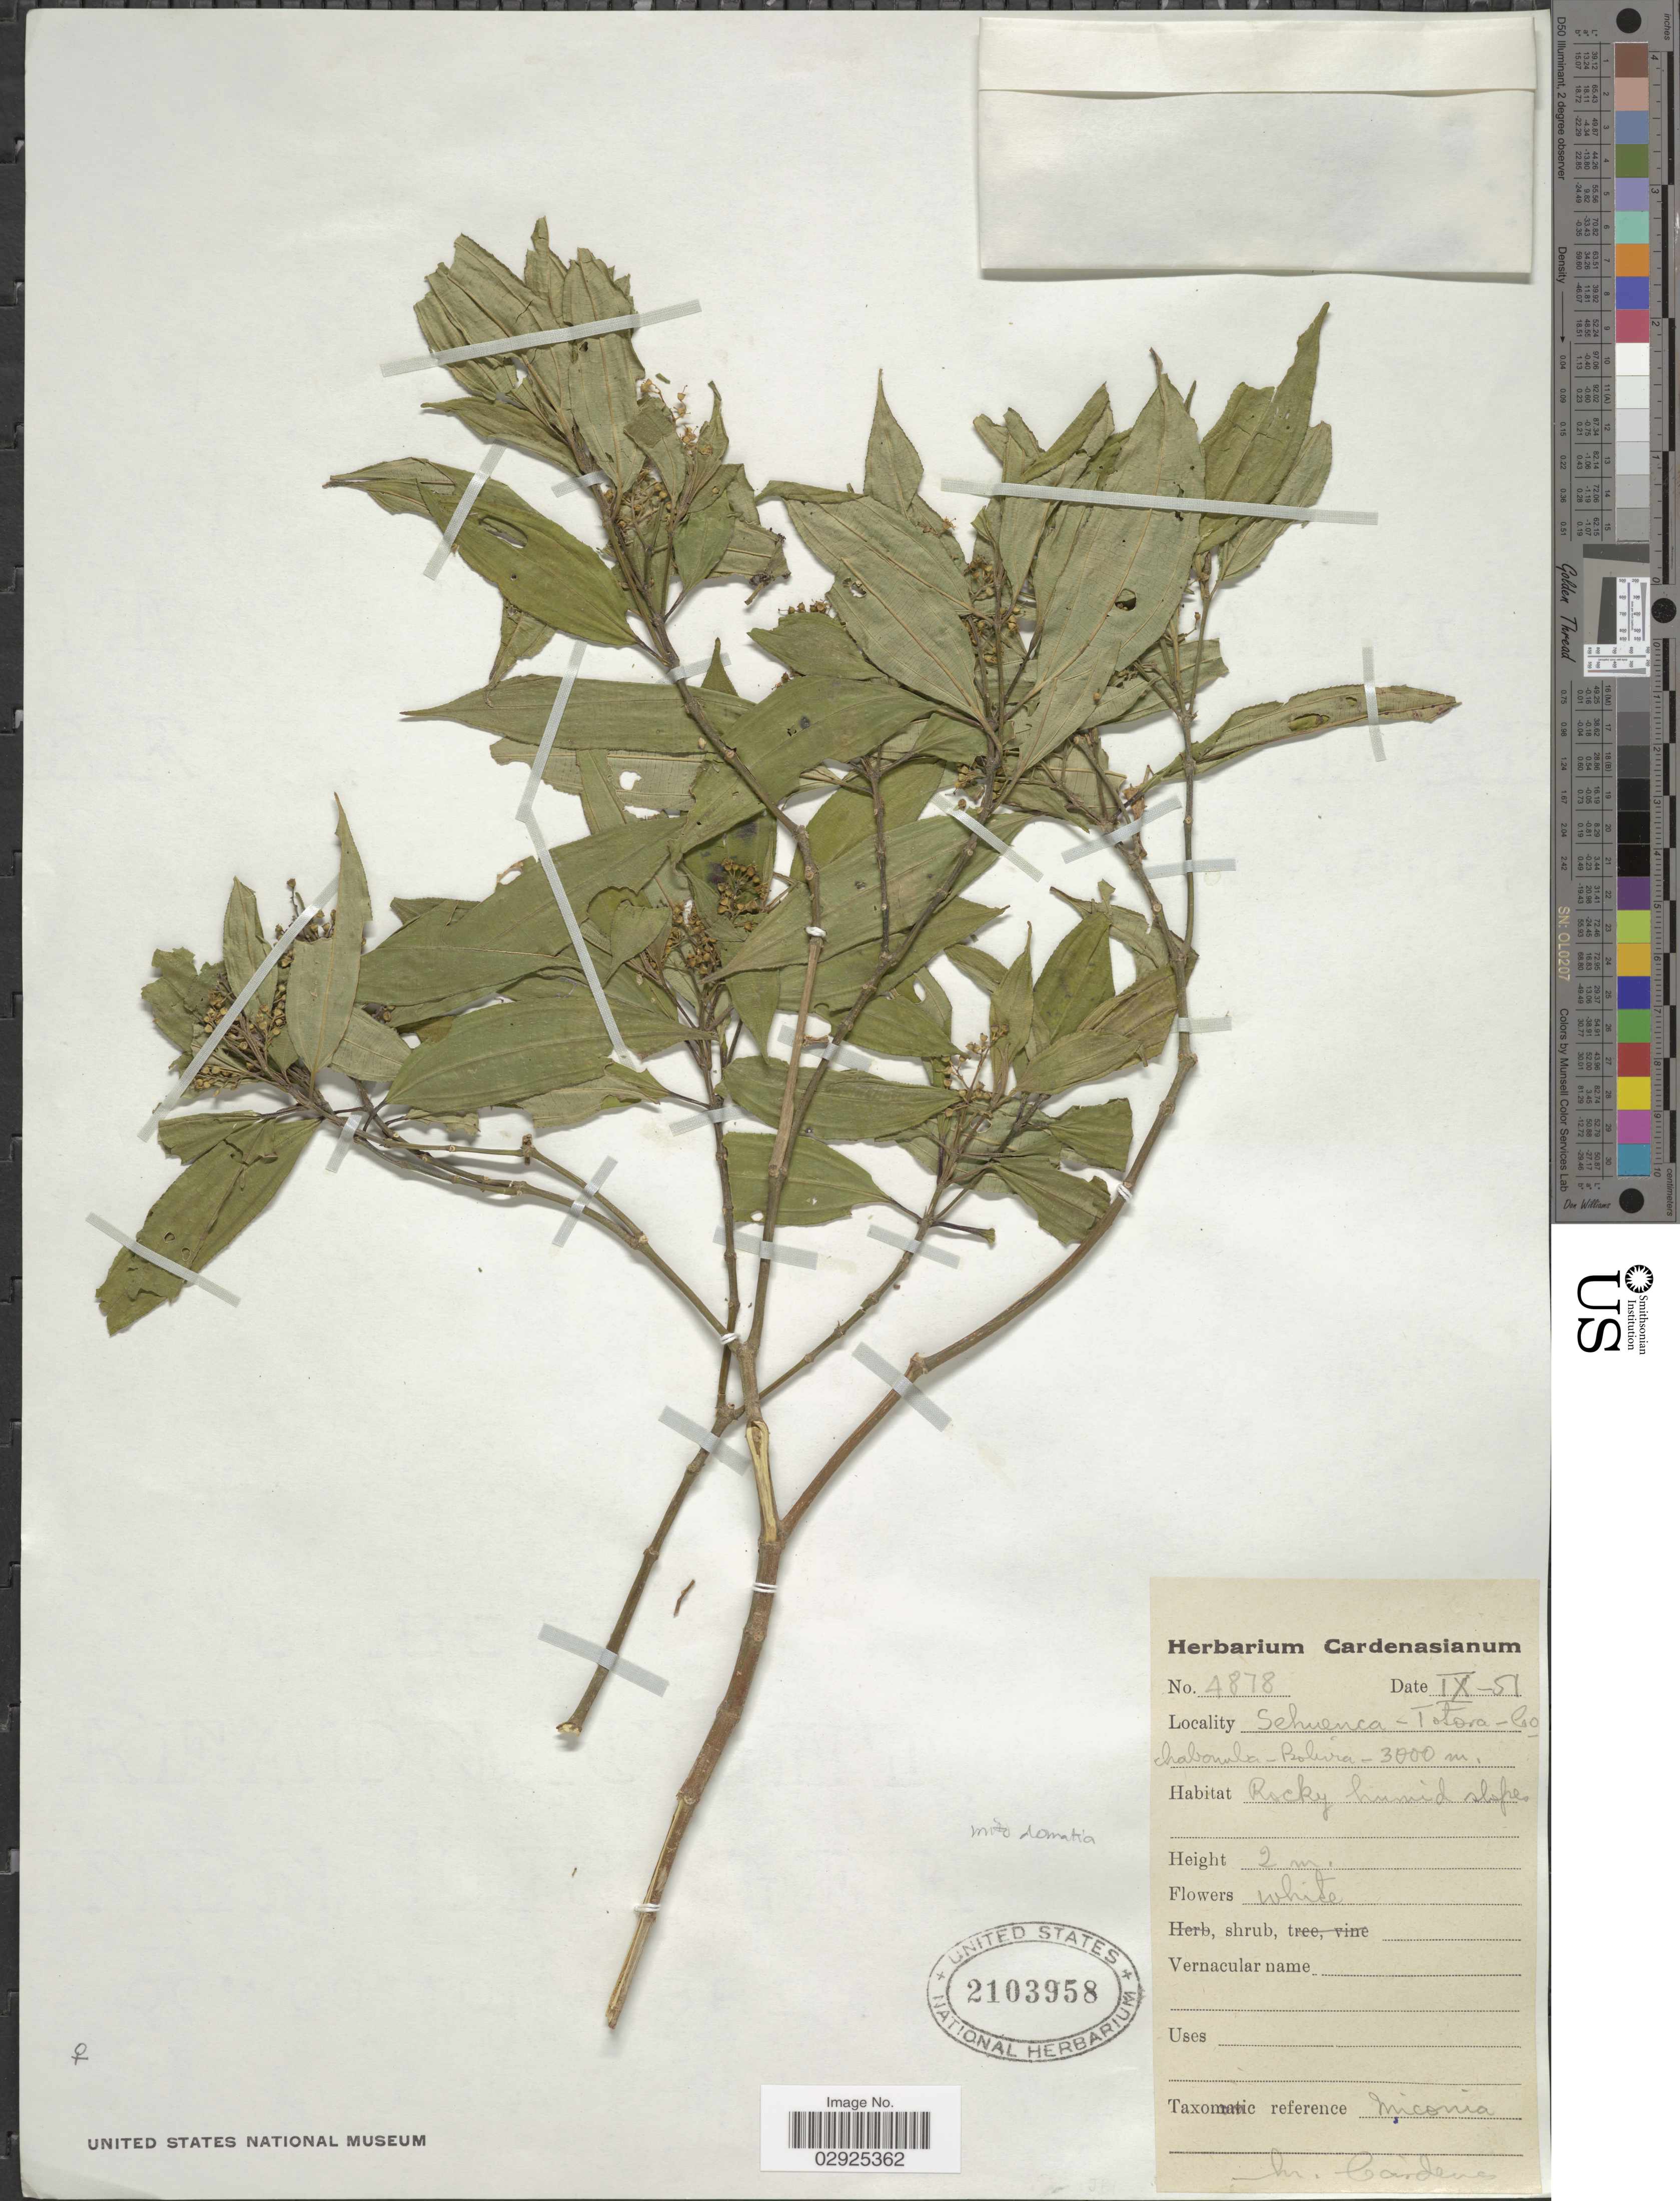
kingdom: Plantae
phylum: Tracheophyta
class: Magnoliopsida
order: Myrtales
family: Melastomataceae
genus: Miconia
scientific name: Miconia sp.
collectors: M. Cárdenas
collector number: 4878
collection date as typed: Transcribed d/m/y: /9/51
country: Bolivia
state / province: Cochabamba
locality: Sehuenca - Totora, Cochabamba.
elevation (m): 3000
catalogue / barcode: US 2103958